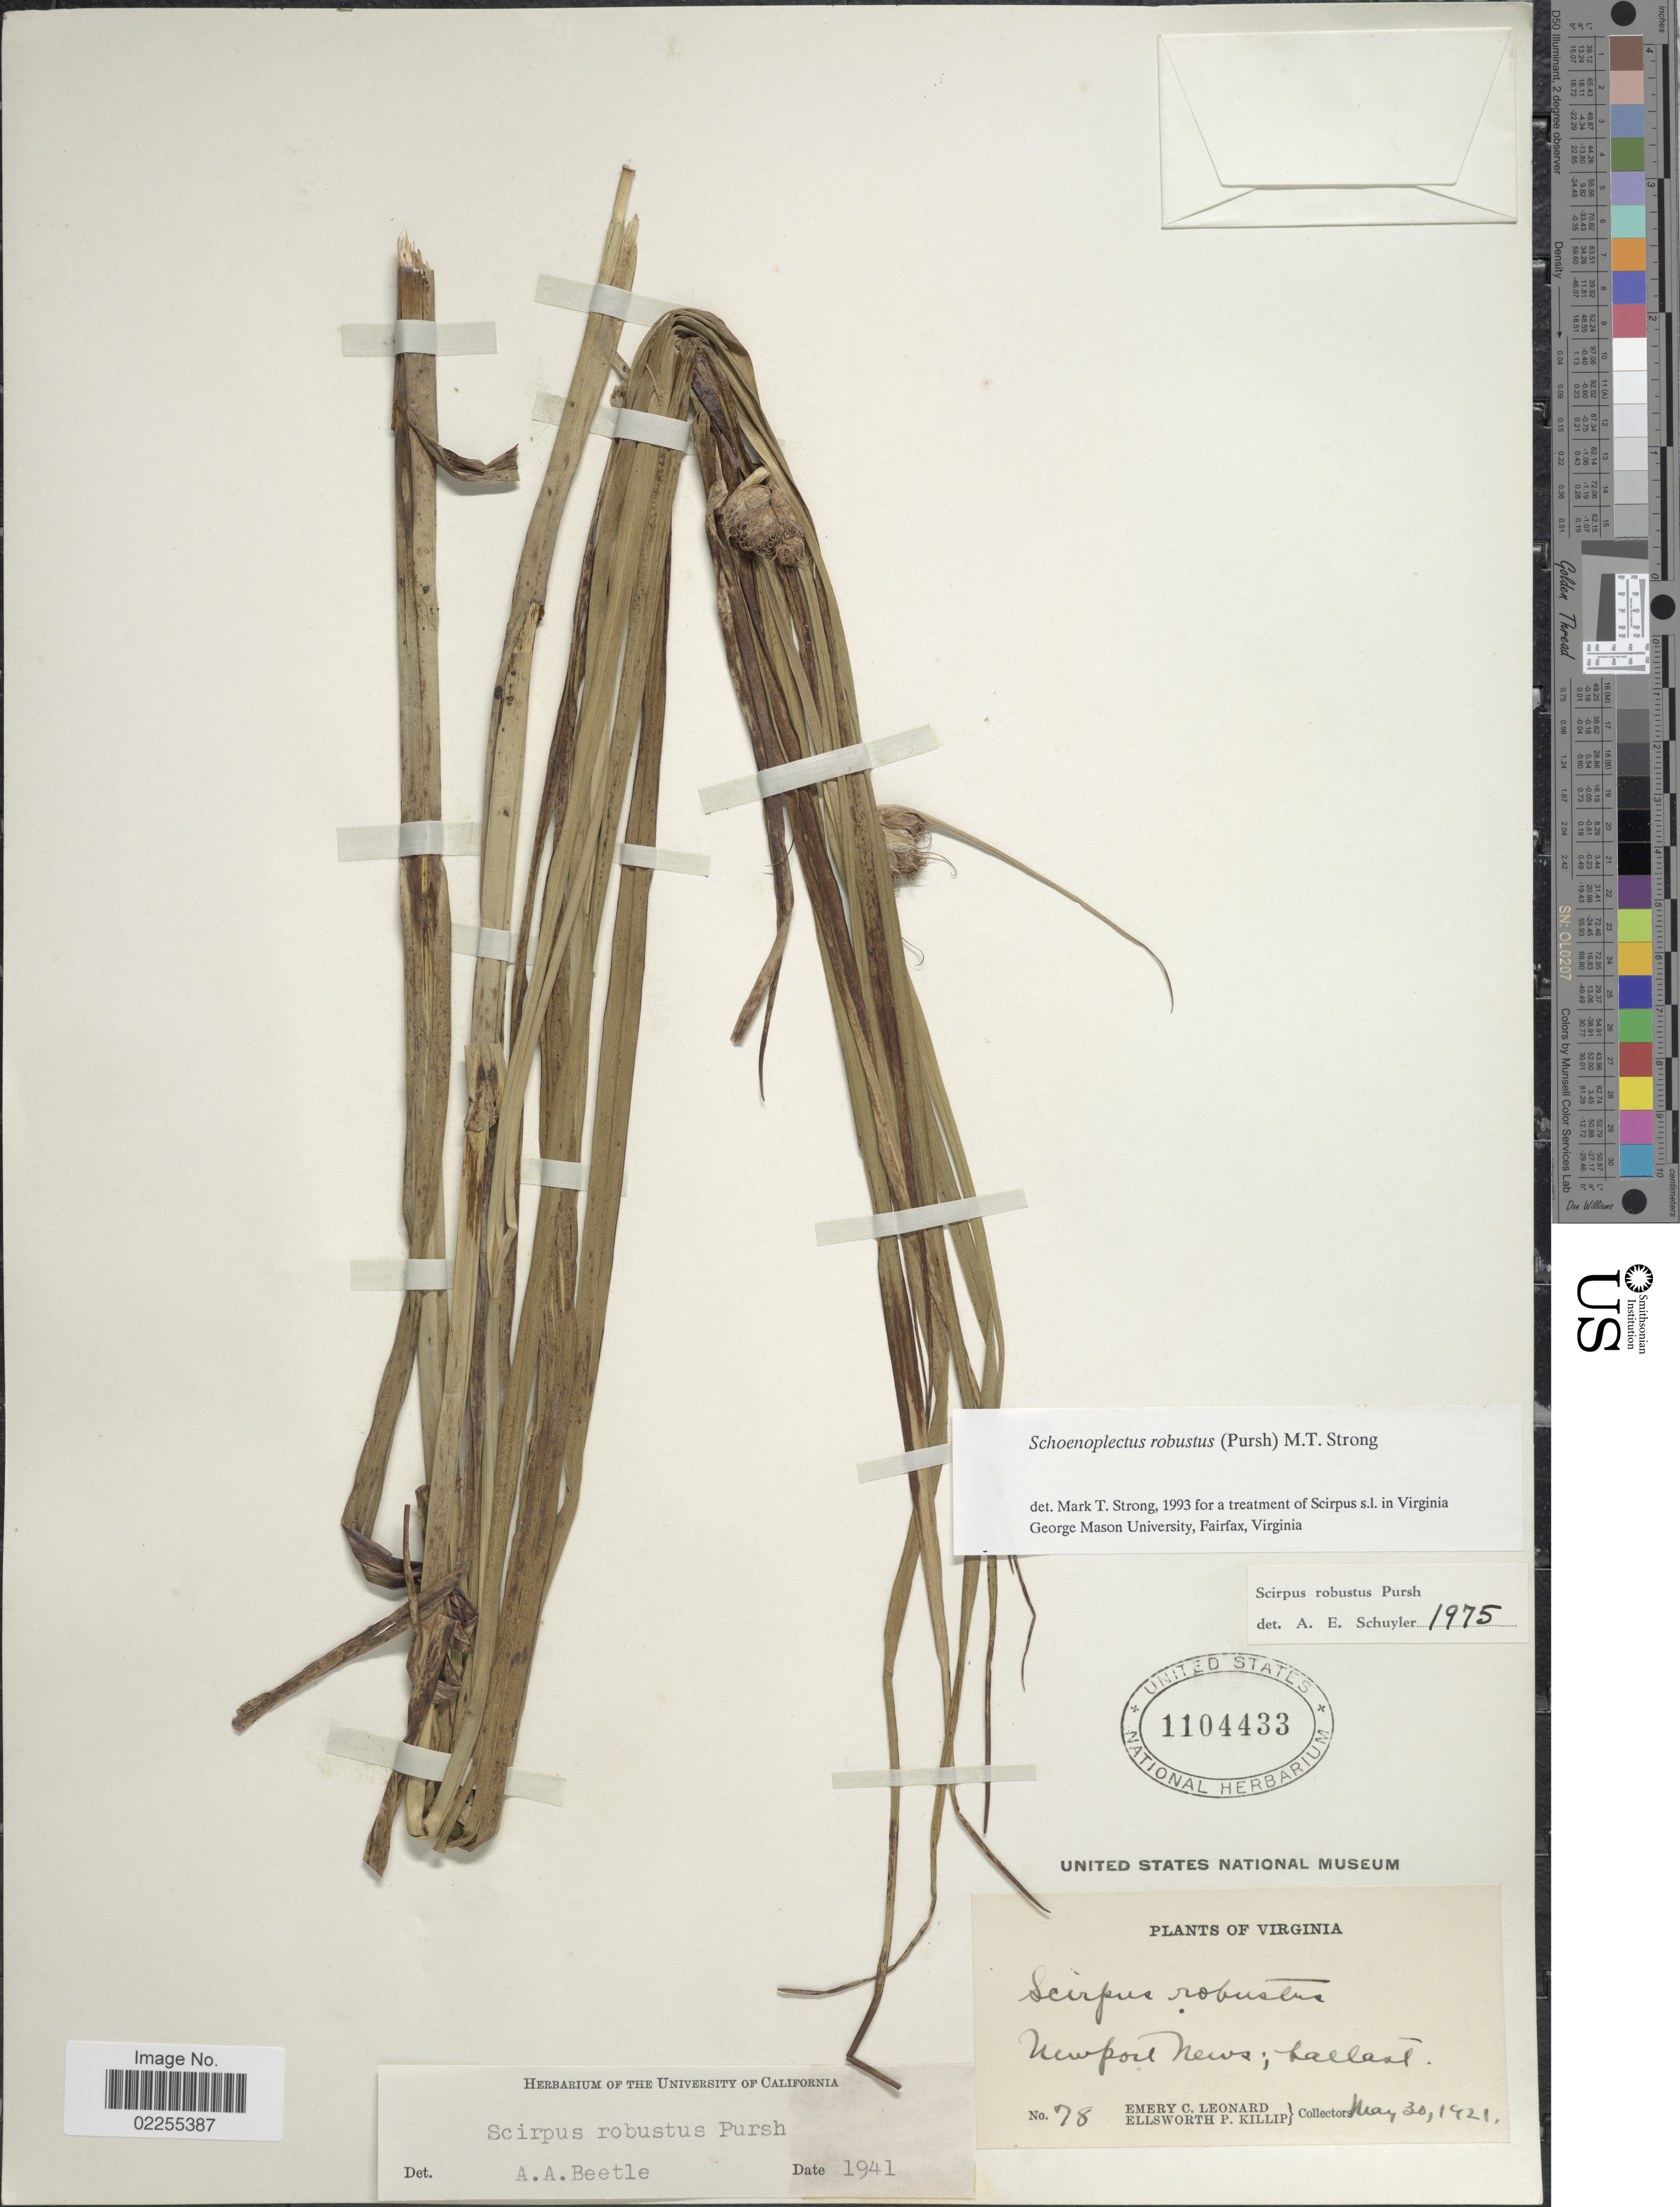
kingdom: Plantae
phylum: Tracheophyta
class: Liliopsida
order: Poales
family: Cyperaceae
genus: Bolboschoenus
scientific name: Bolboschoenus robustus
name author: (Pursh) Soják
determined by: Strong, M. T., (US), Smithsonian Institution - National Museum of Natural History (UNITED STATES)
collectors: E. C. Leonard & E. P. Killip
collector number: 78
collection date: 1921-05-30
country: United States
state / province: Virginia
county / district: City of Newport News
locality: Newport News; ballast.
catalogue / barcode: US 1104433